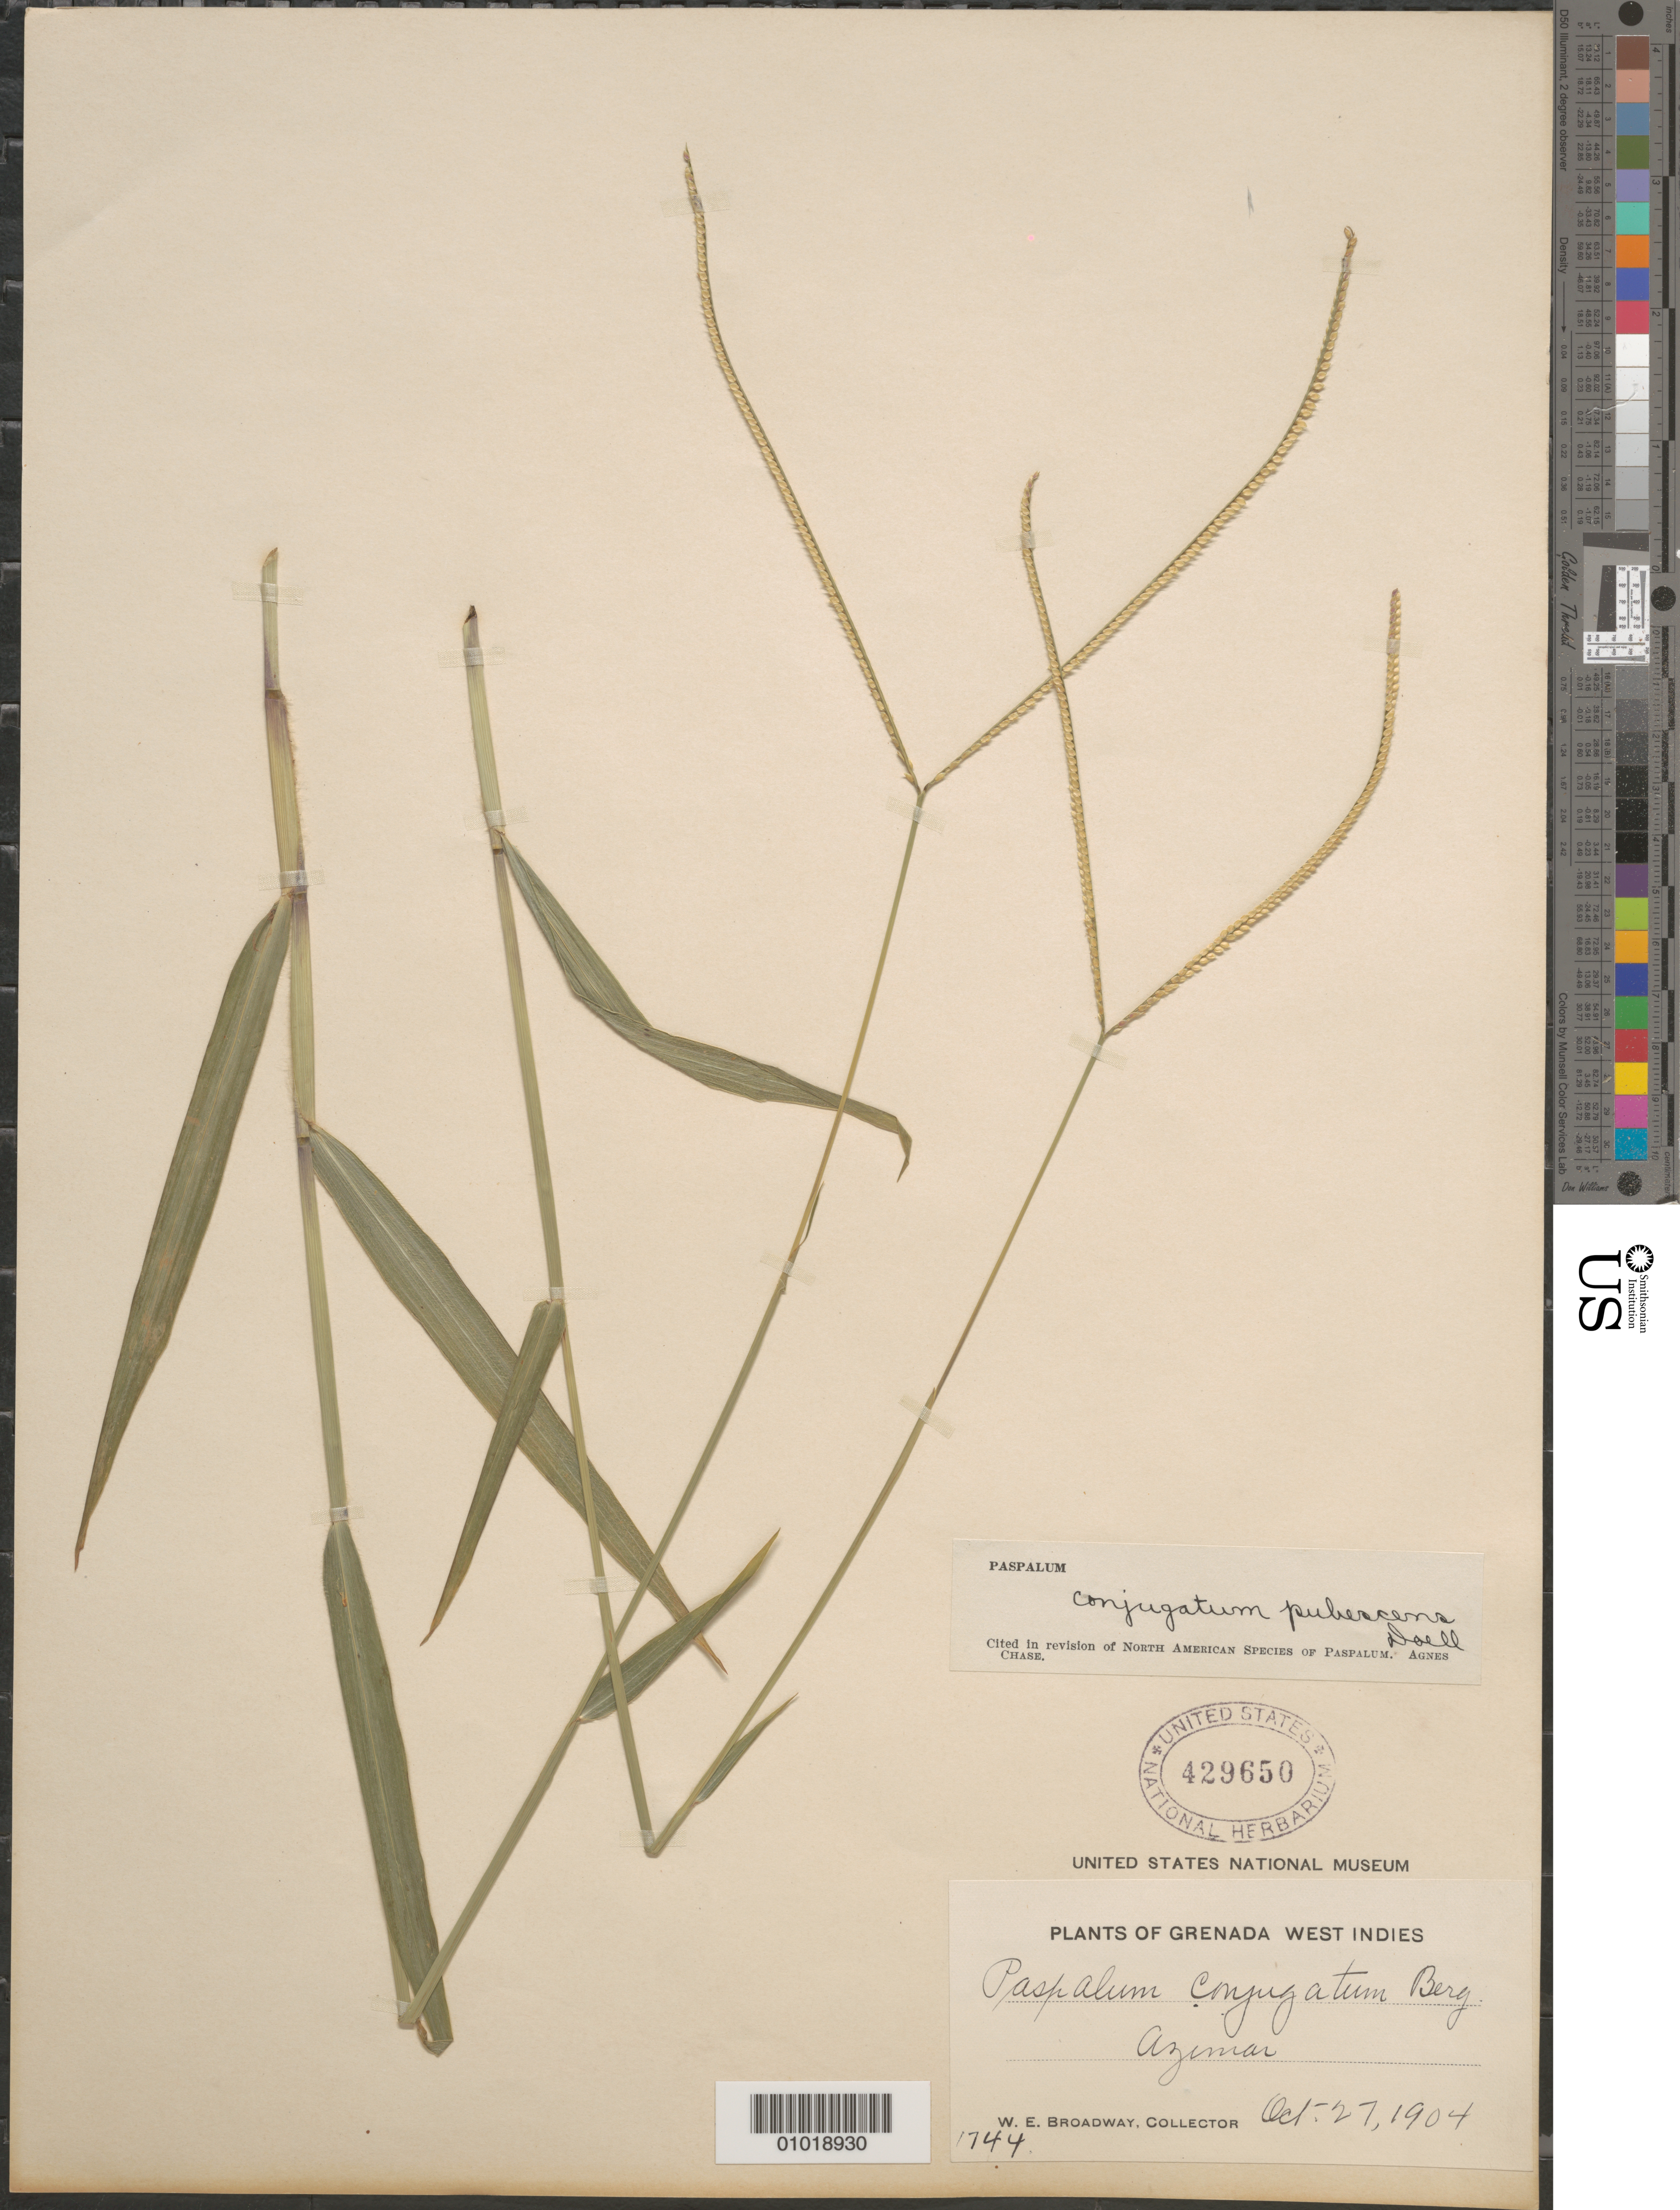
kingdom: Plantae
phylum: Tracheophyta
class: Liliopsida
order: Poales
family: Poaceae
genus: Paspalum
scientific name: Paspalum conjugatum var. pubescens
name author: Döll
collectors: W. E. Broadway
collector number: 1744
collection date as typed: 27 Oct 1904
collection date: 1904-10-27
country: Grenada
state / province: Saint Andrew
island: Grenada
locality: Azimar [sp]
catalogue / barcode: US 429650